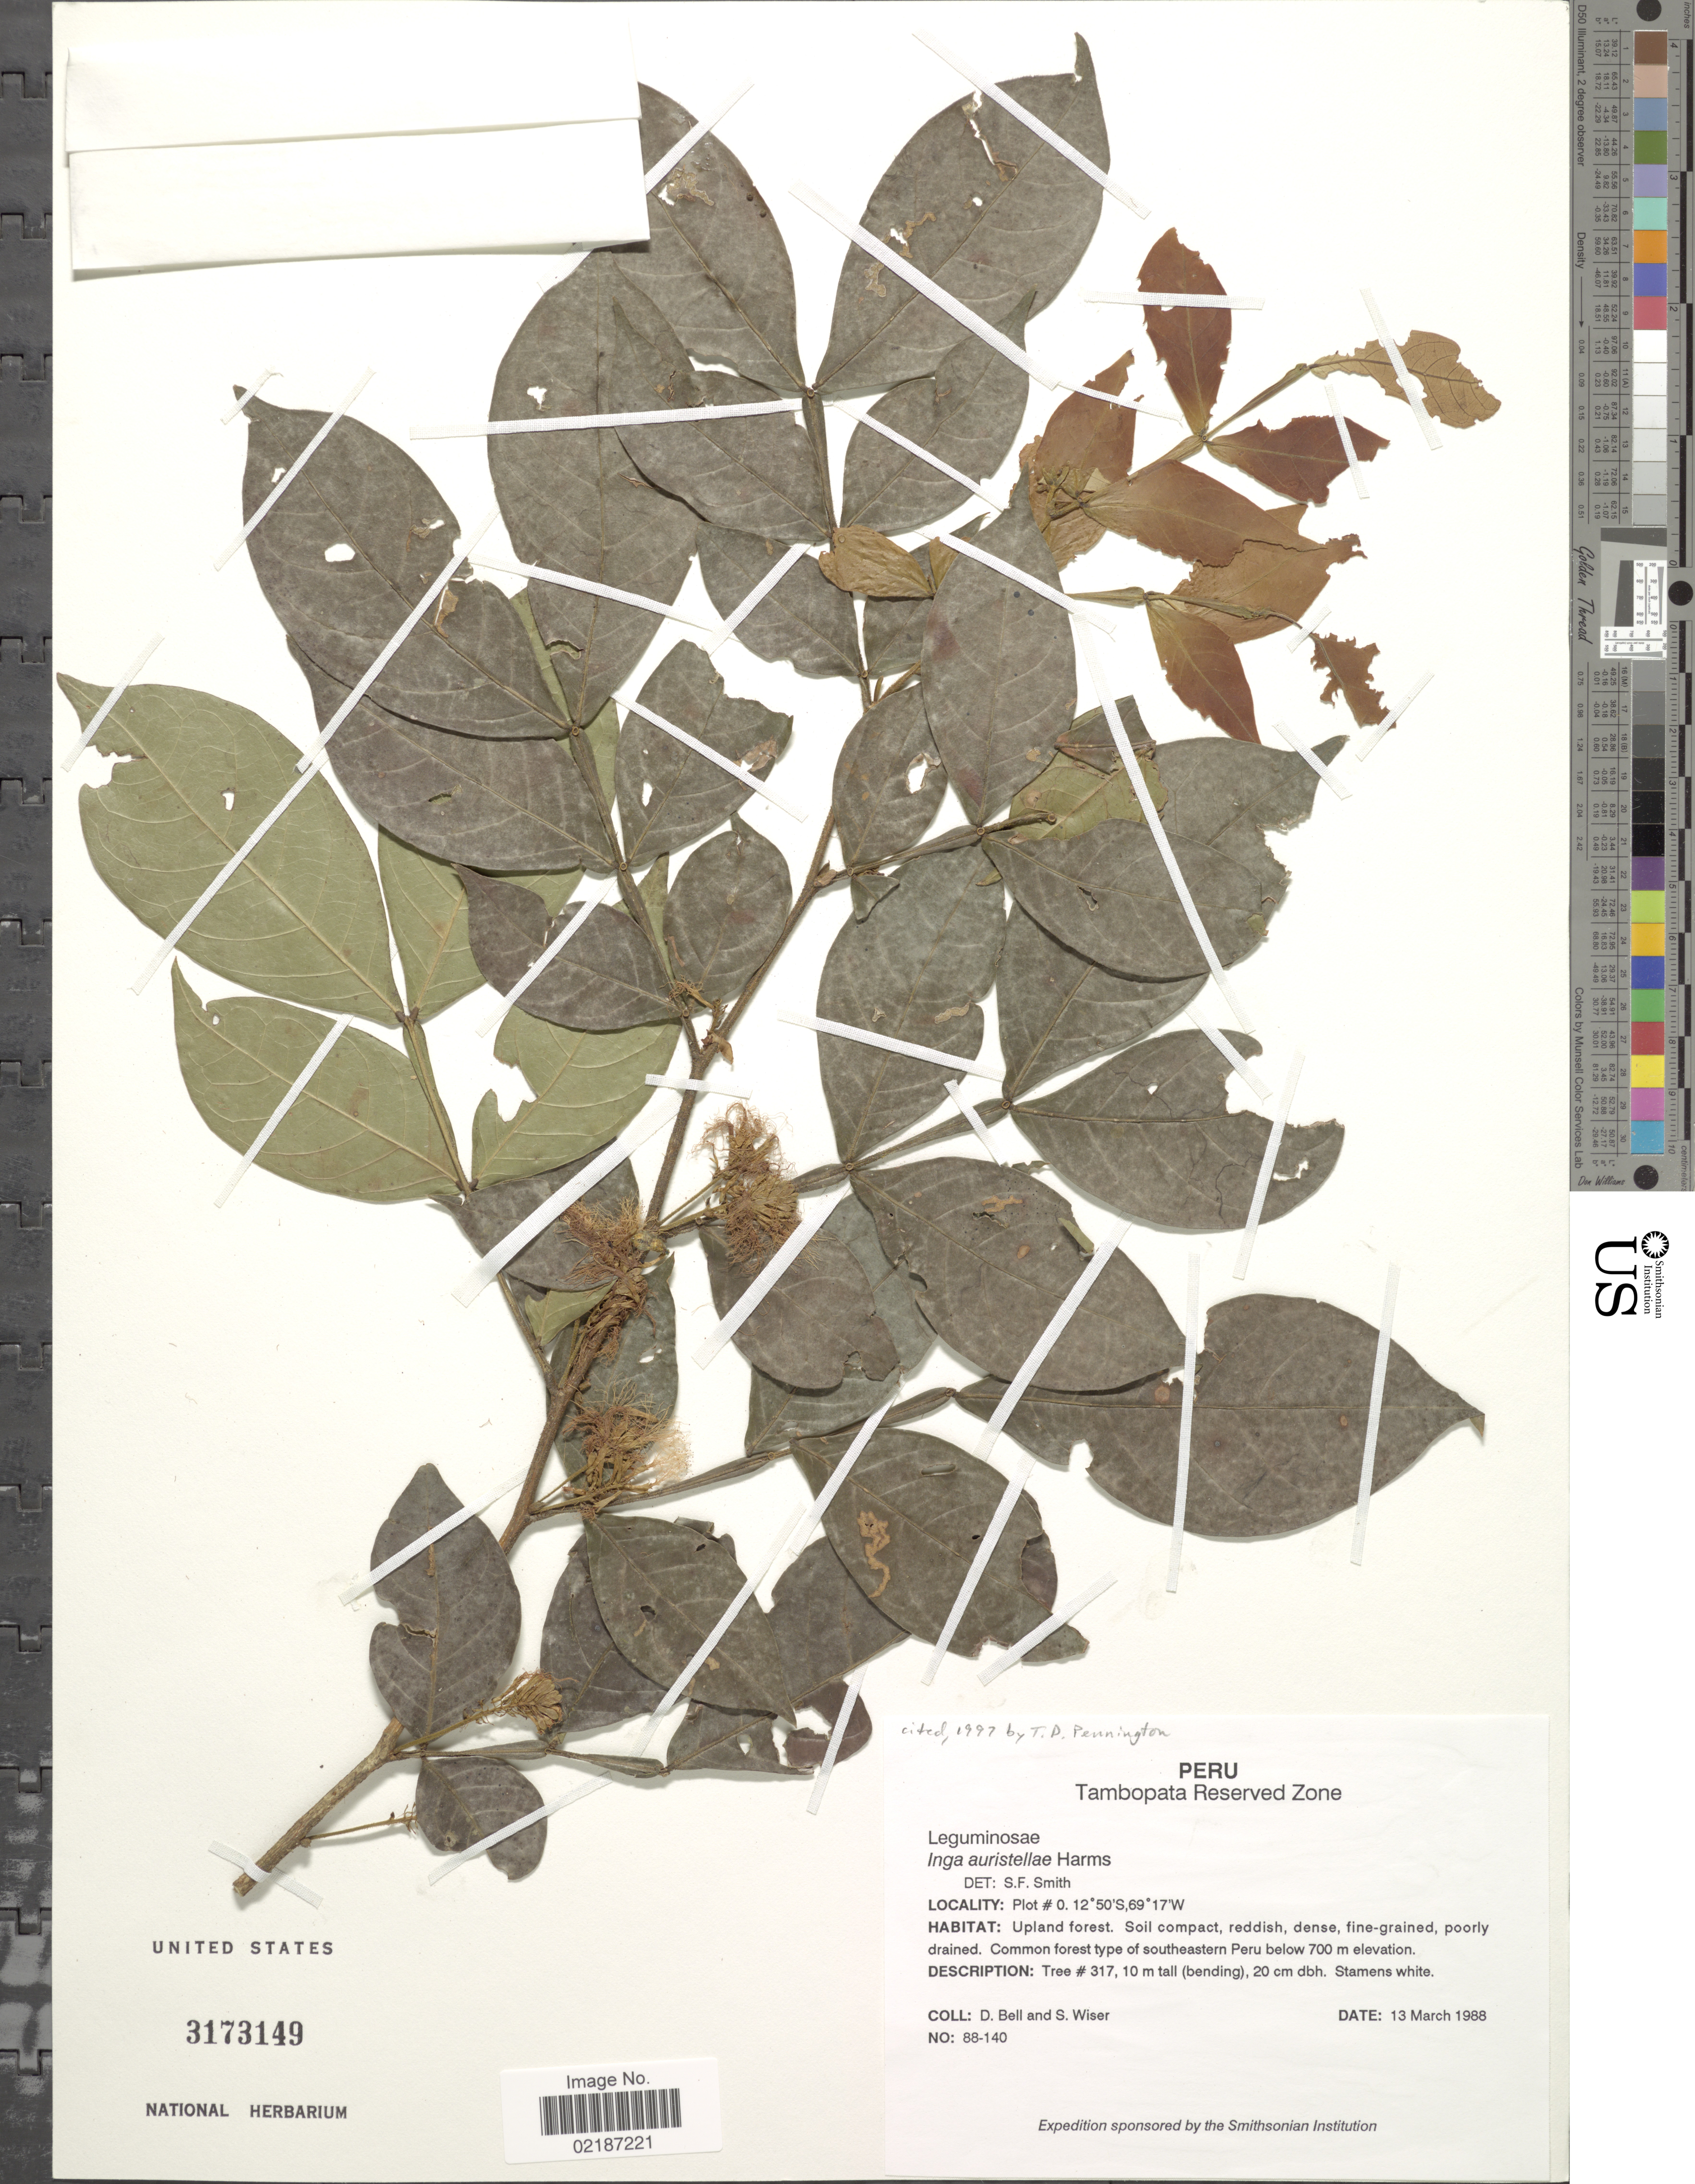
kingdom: Plantae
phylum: Tracheophyta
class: Magnoliopsida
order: Fabales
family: Fabaceae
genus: Inga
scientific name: Inga auristellae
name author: Harms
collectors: D. A. Bell & S. Wiser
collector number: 88-140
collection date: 1988-03-13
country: Peru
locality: Tambopata Reserved Zone, Plot#0, upland forest, common forest type of southeastern Peru below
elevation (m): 700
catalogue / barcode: US 3173149